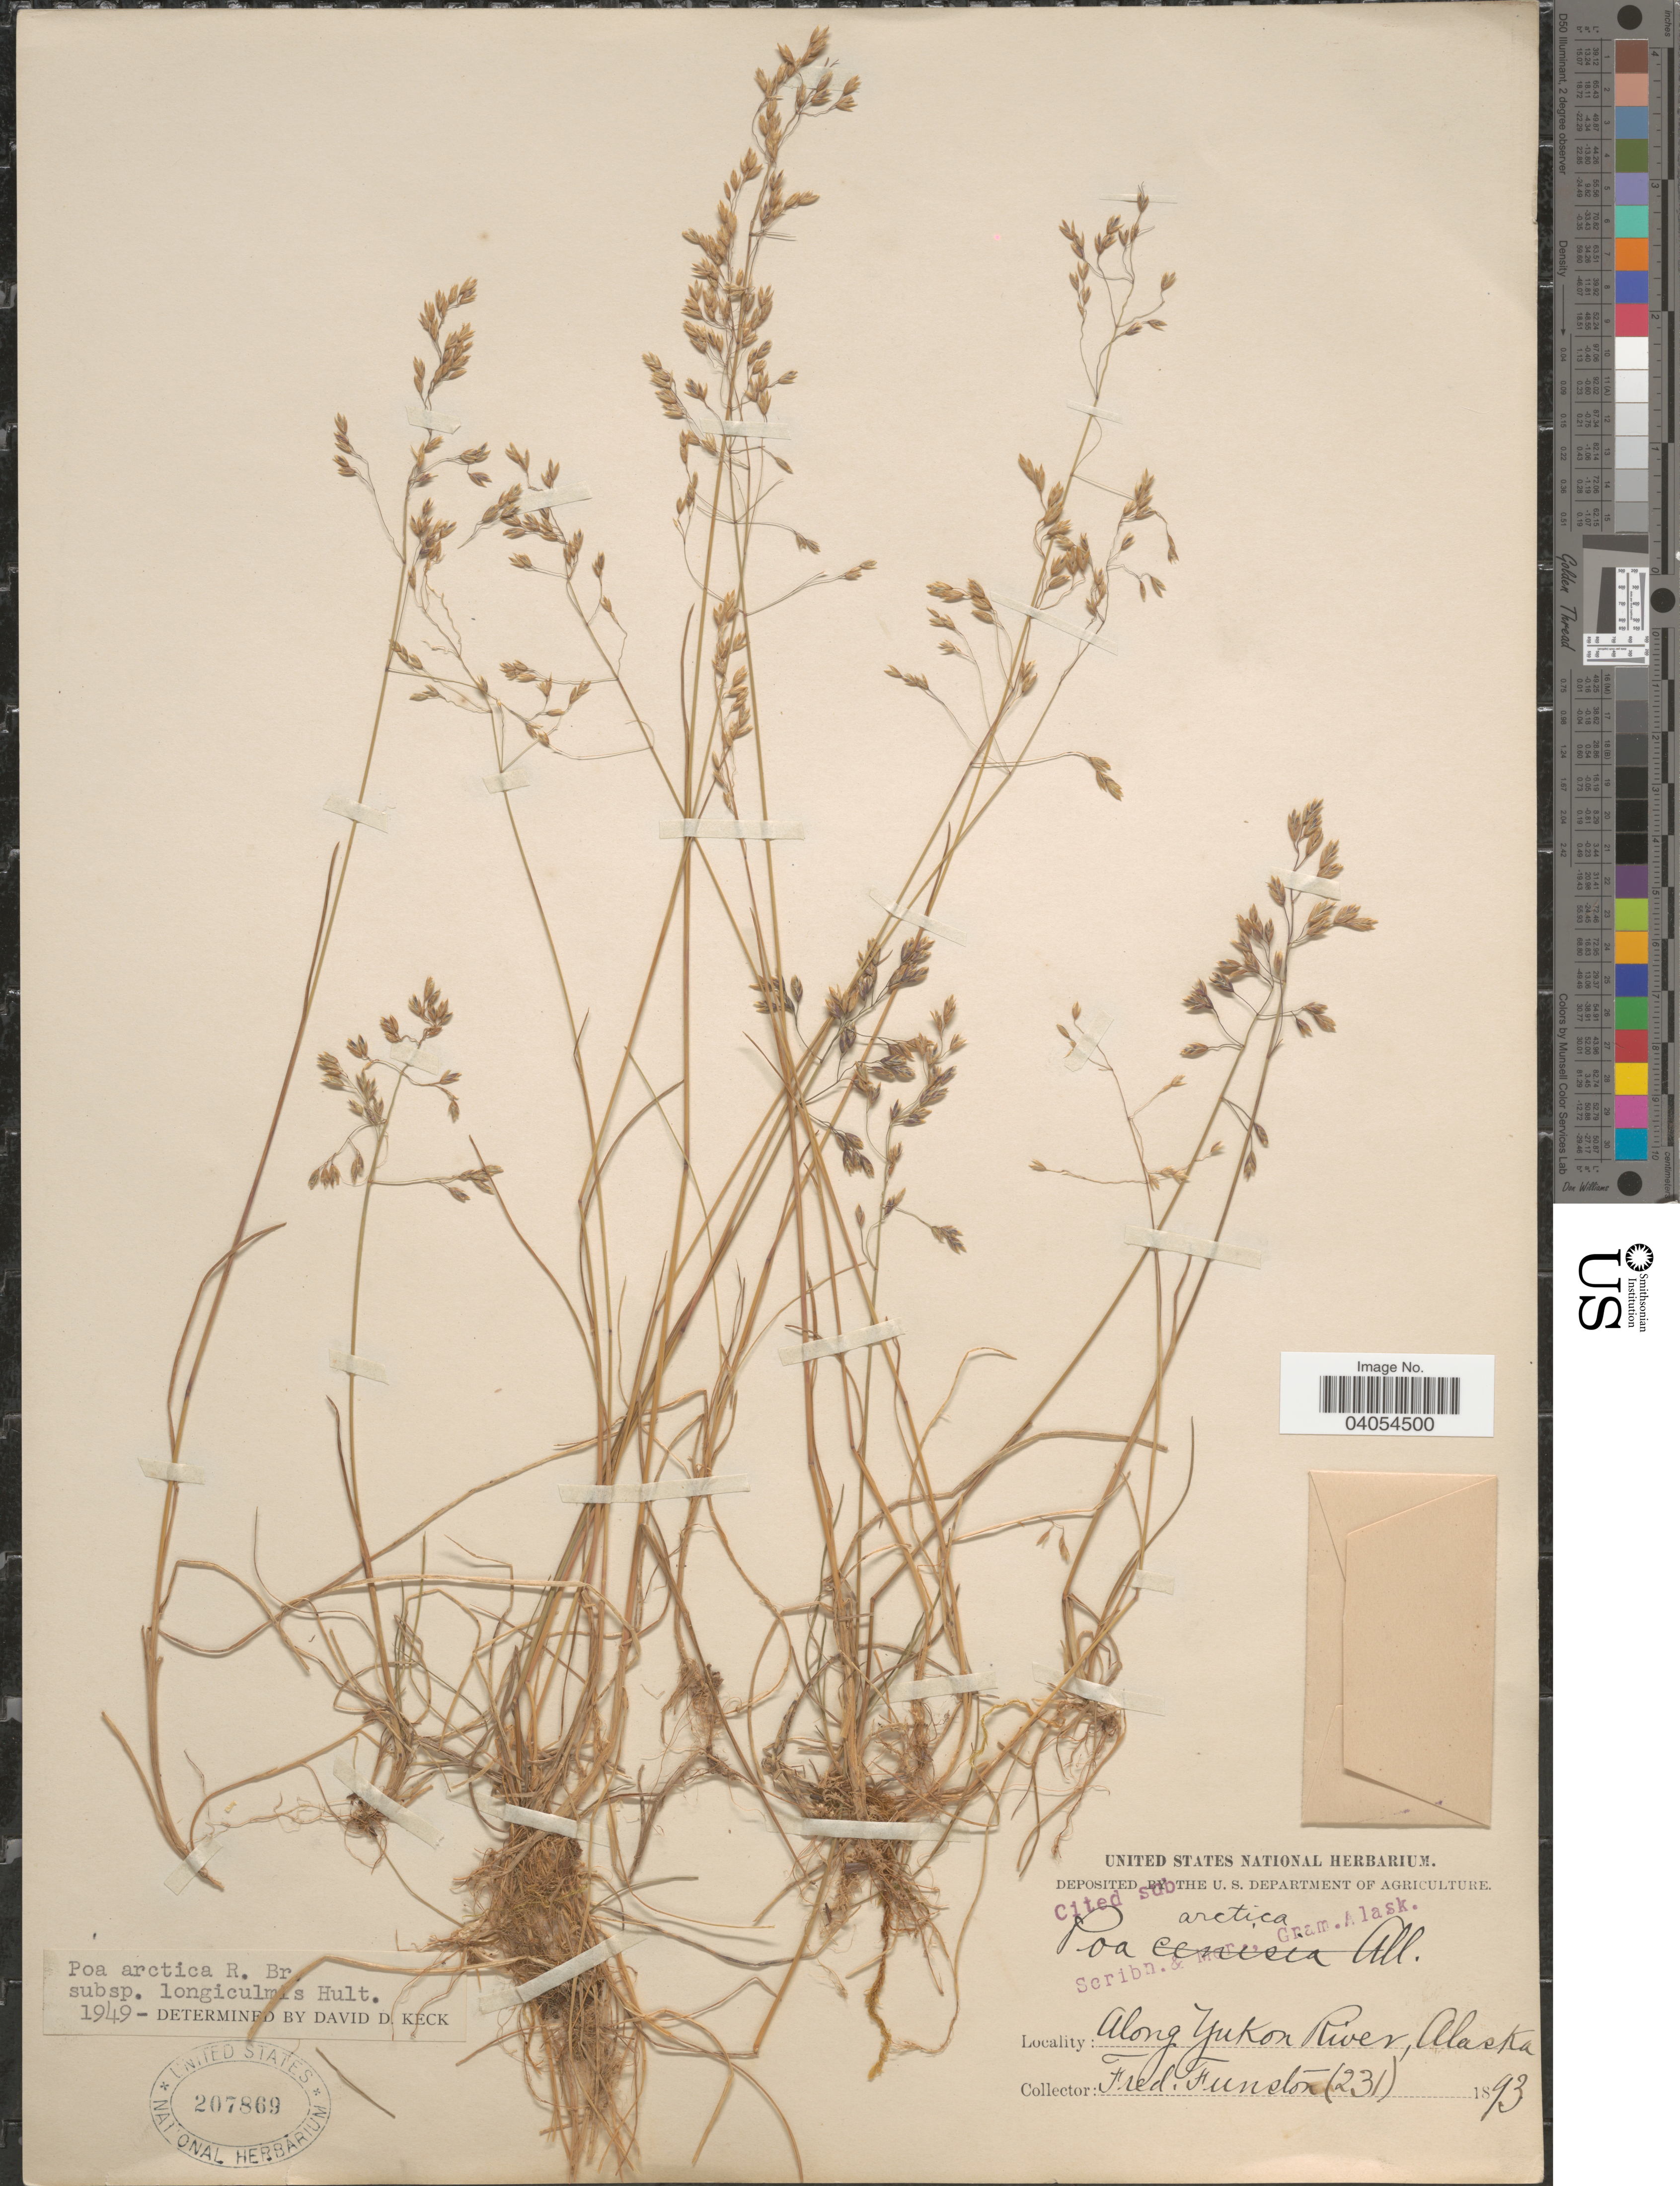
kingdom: Plantae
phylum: Tracheophyta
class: Liliopsida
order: Poales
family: Poaceae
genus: Poa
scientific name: Poa arctica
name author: R. Br.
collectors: F. Funston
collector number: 231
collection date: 1893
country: United States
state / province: Alaska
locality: Along Yukon River.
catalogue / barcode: US 207869